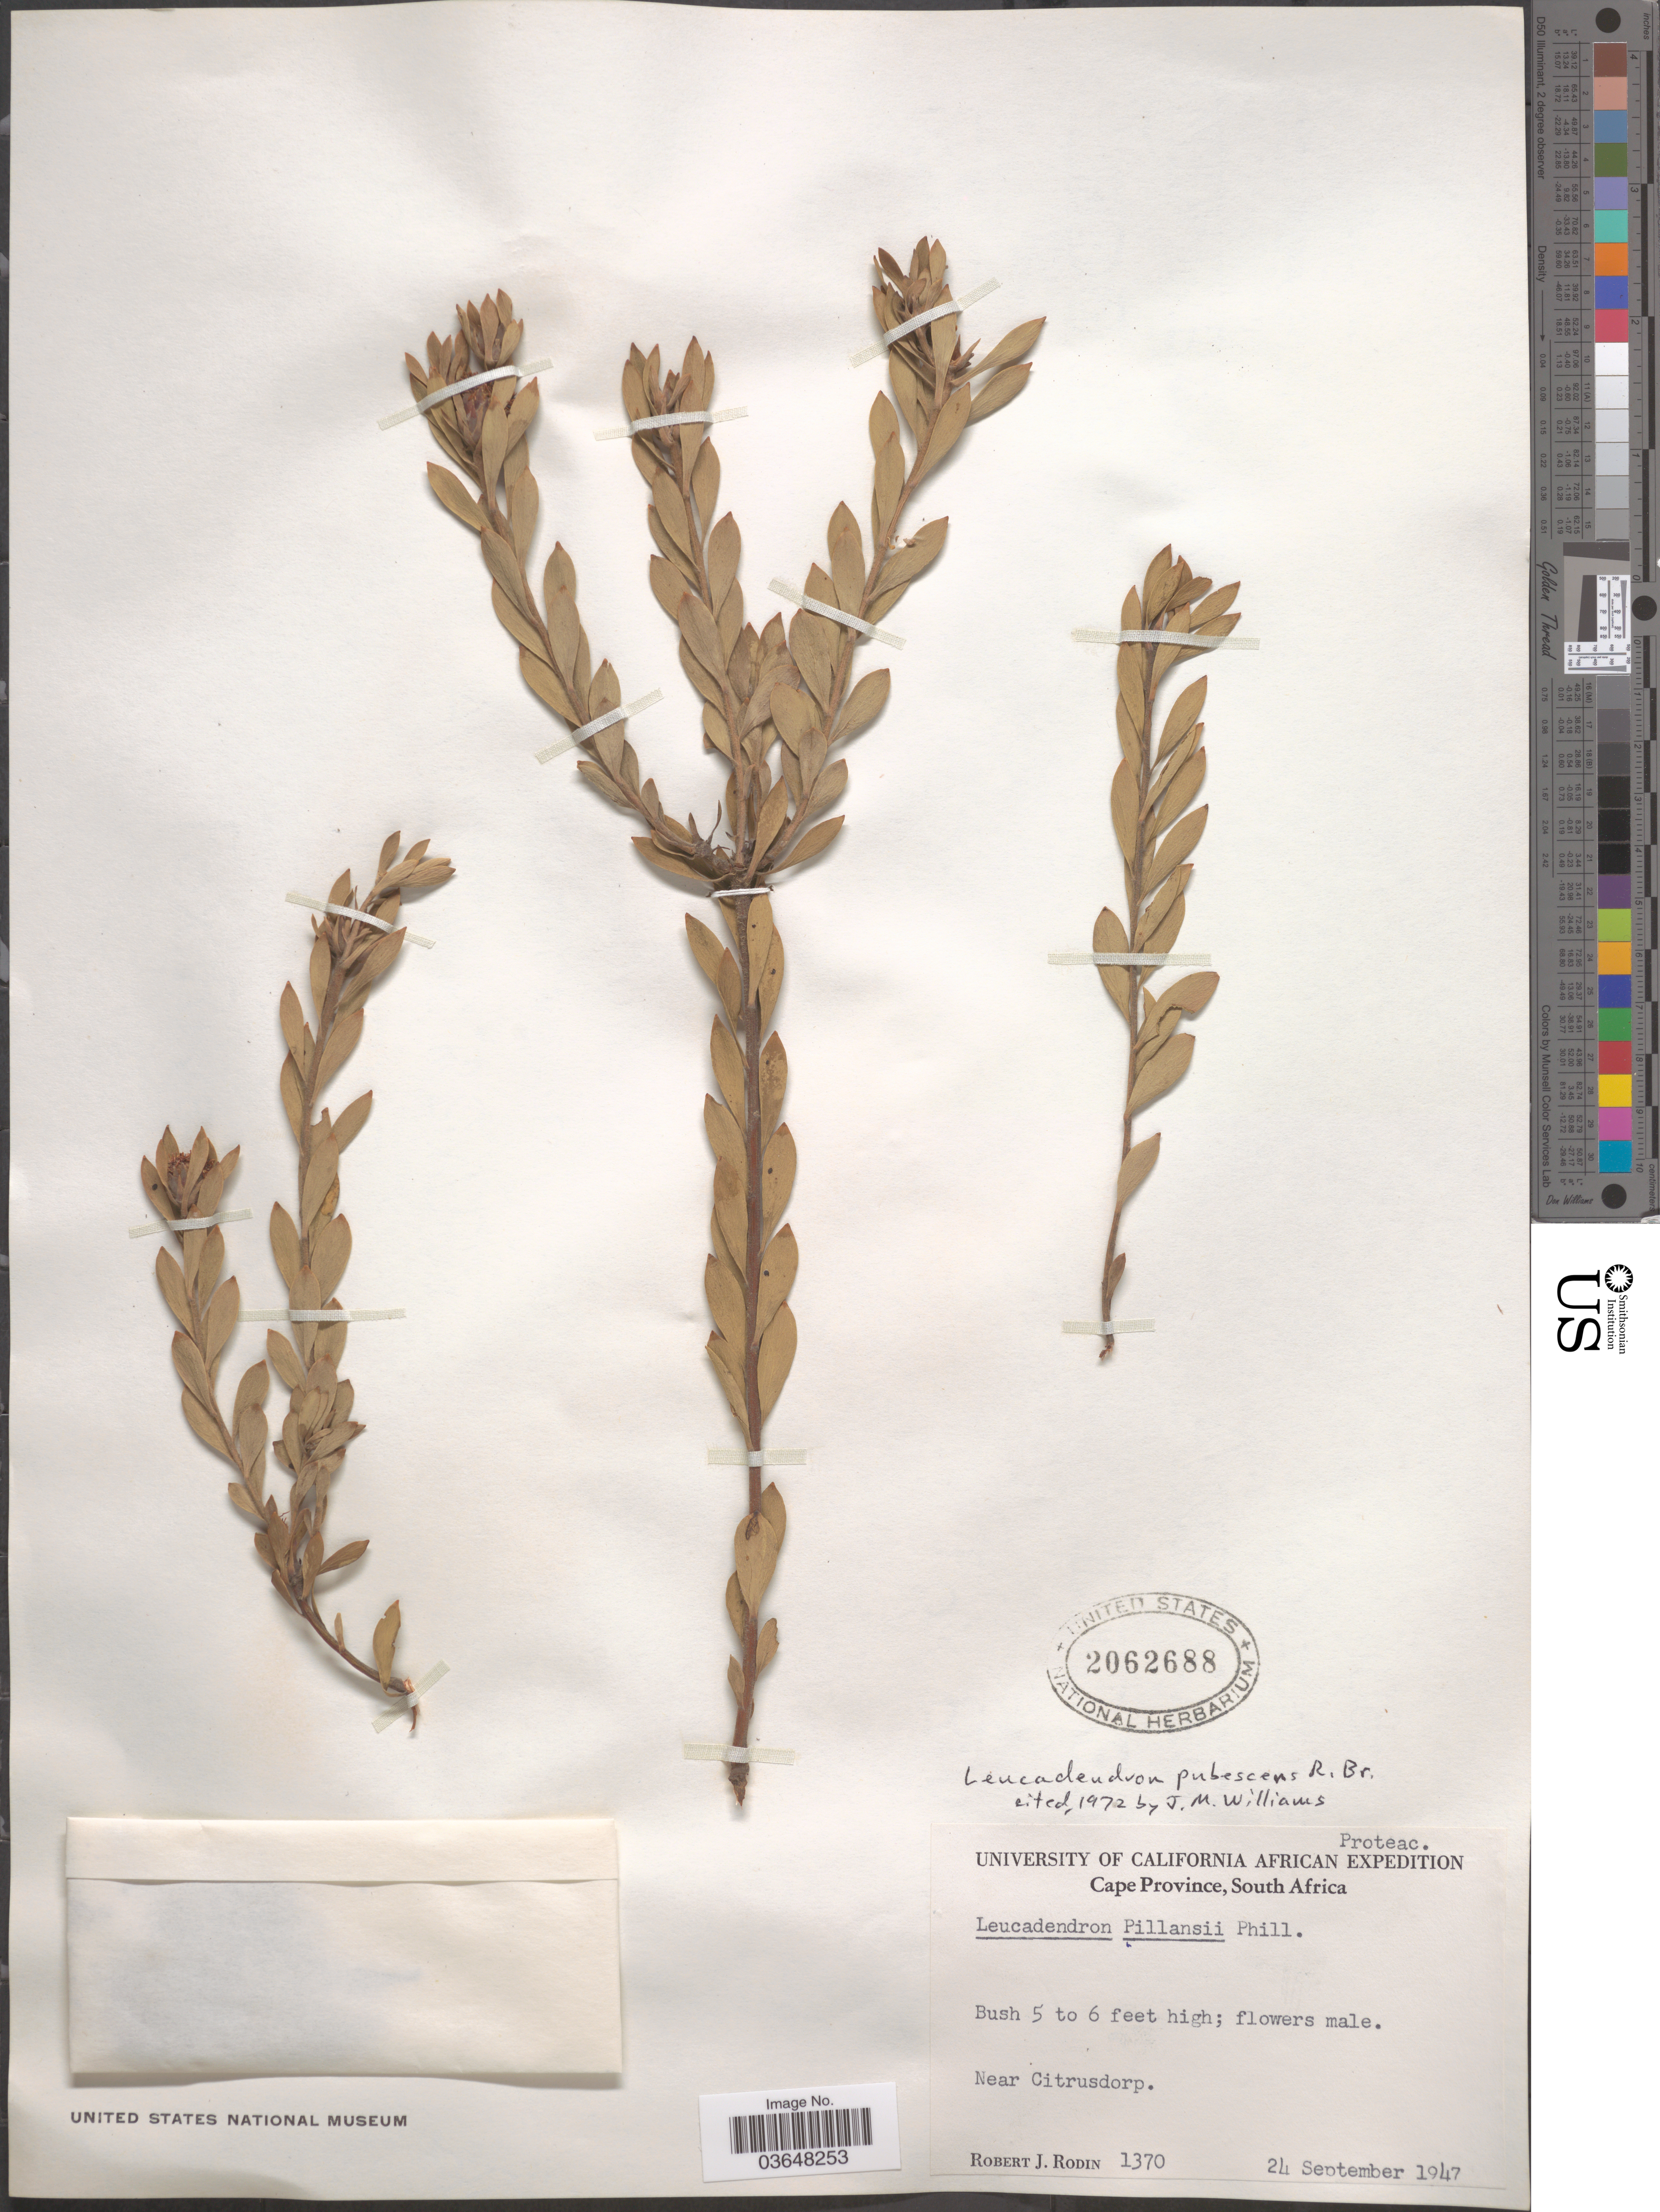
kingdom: Plantae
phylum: Tracheophyta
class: Magnoliopsida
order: Proteales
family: Proteaceae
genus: Leucadendron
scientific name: Leucadendron pubescens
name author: R. Br.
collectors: R. J. Rodin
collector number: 1370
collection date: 1947-09-24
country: South Africa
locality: Near Citrusdorp.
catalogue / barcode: US 2062688